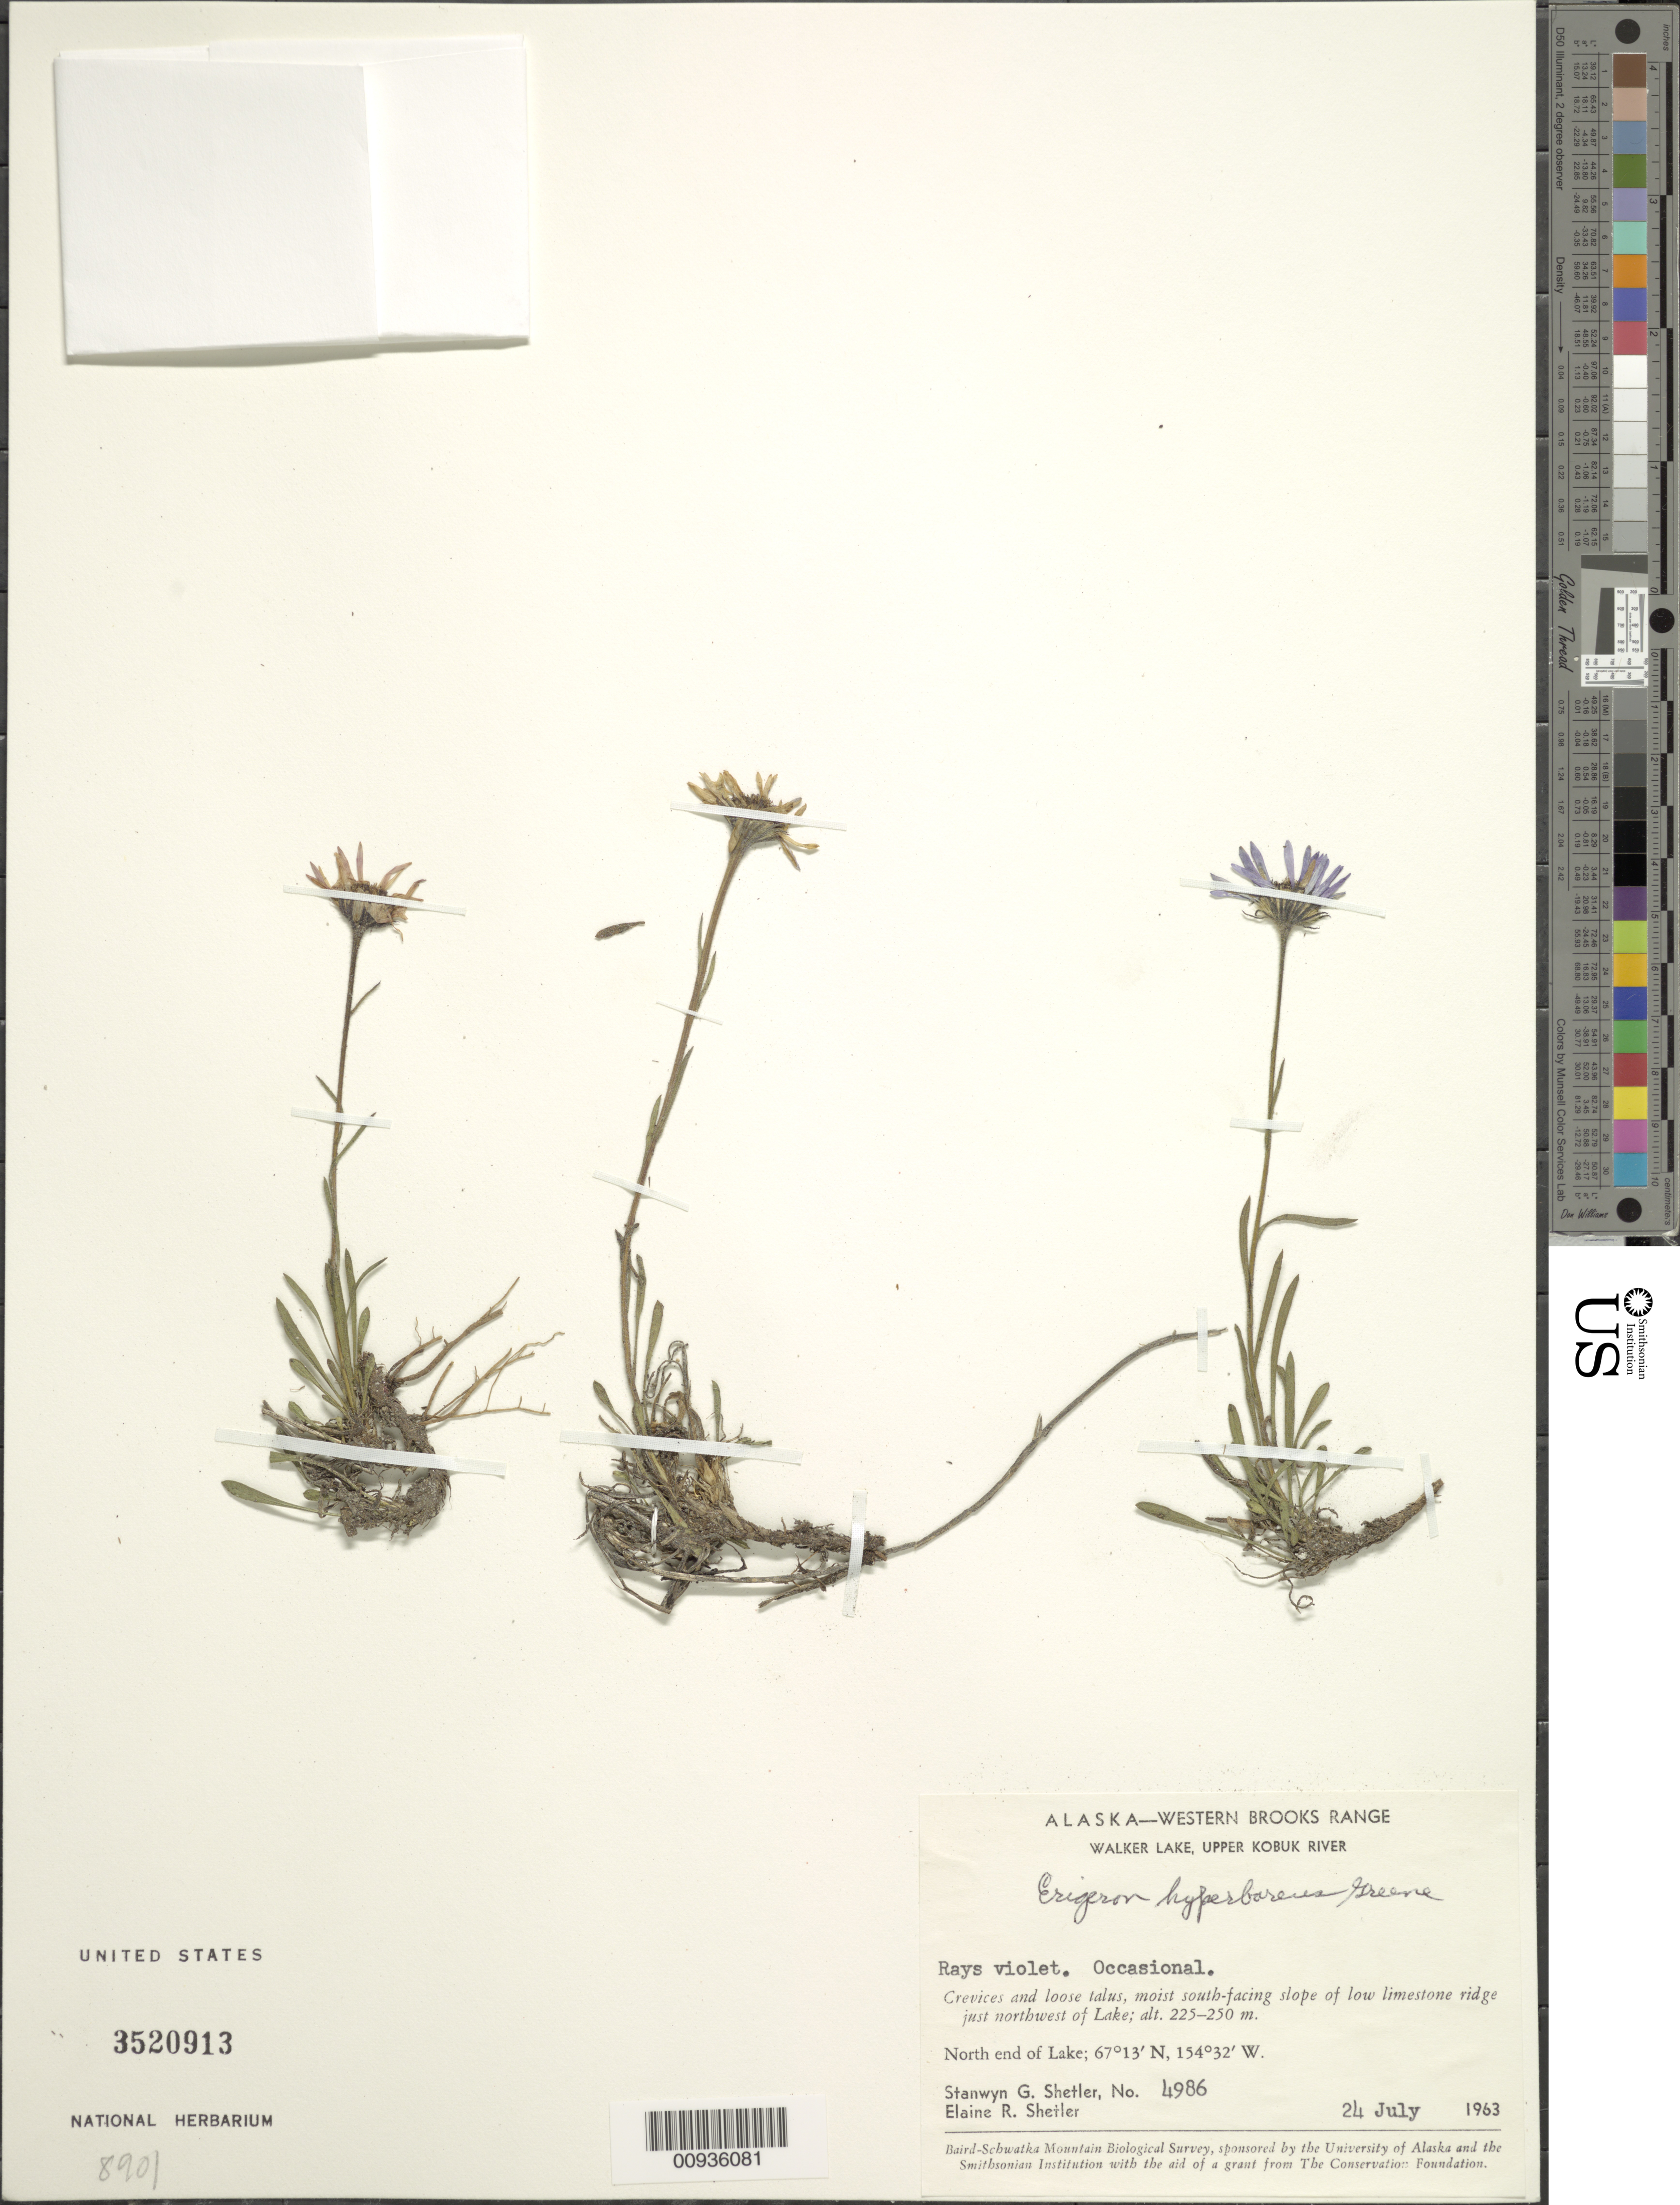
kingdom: Plantae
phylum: Tracheophyta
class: Magnoliopsida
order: Asterales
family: Asteraceae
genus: Erigeron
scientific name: Erigeron hyperboreus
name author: Greene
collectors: S. Shetler & E. R. Shetler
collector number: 4986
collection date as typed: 24 Jul 1963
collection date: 1963-07-24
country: United States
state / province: Alaska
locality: North end of Walker Lake. Western Brooks Range, Upper Kobuk River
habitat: Crevices and loose talus, moist south-facing slope of low limestone ridge just northwest of Lake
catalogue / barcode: US 3520913